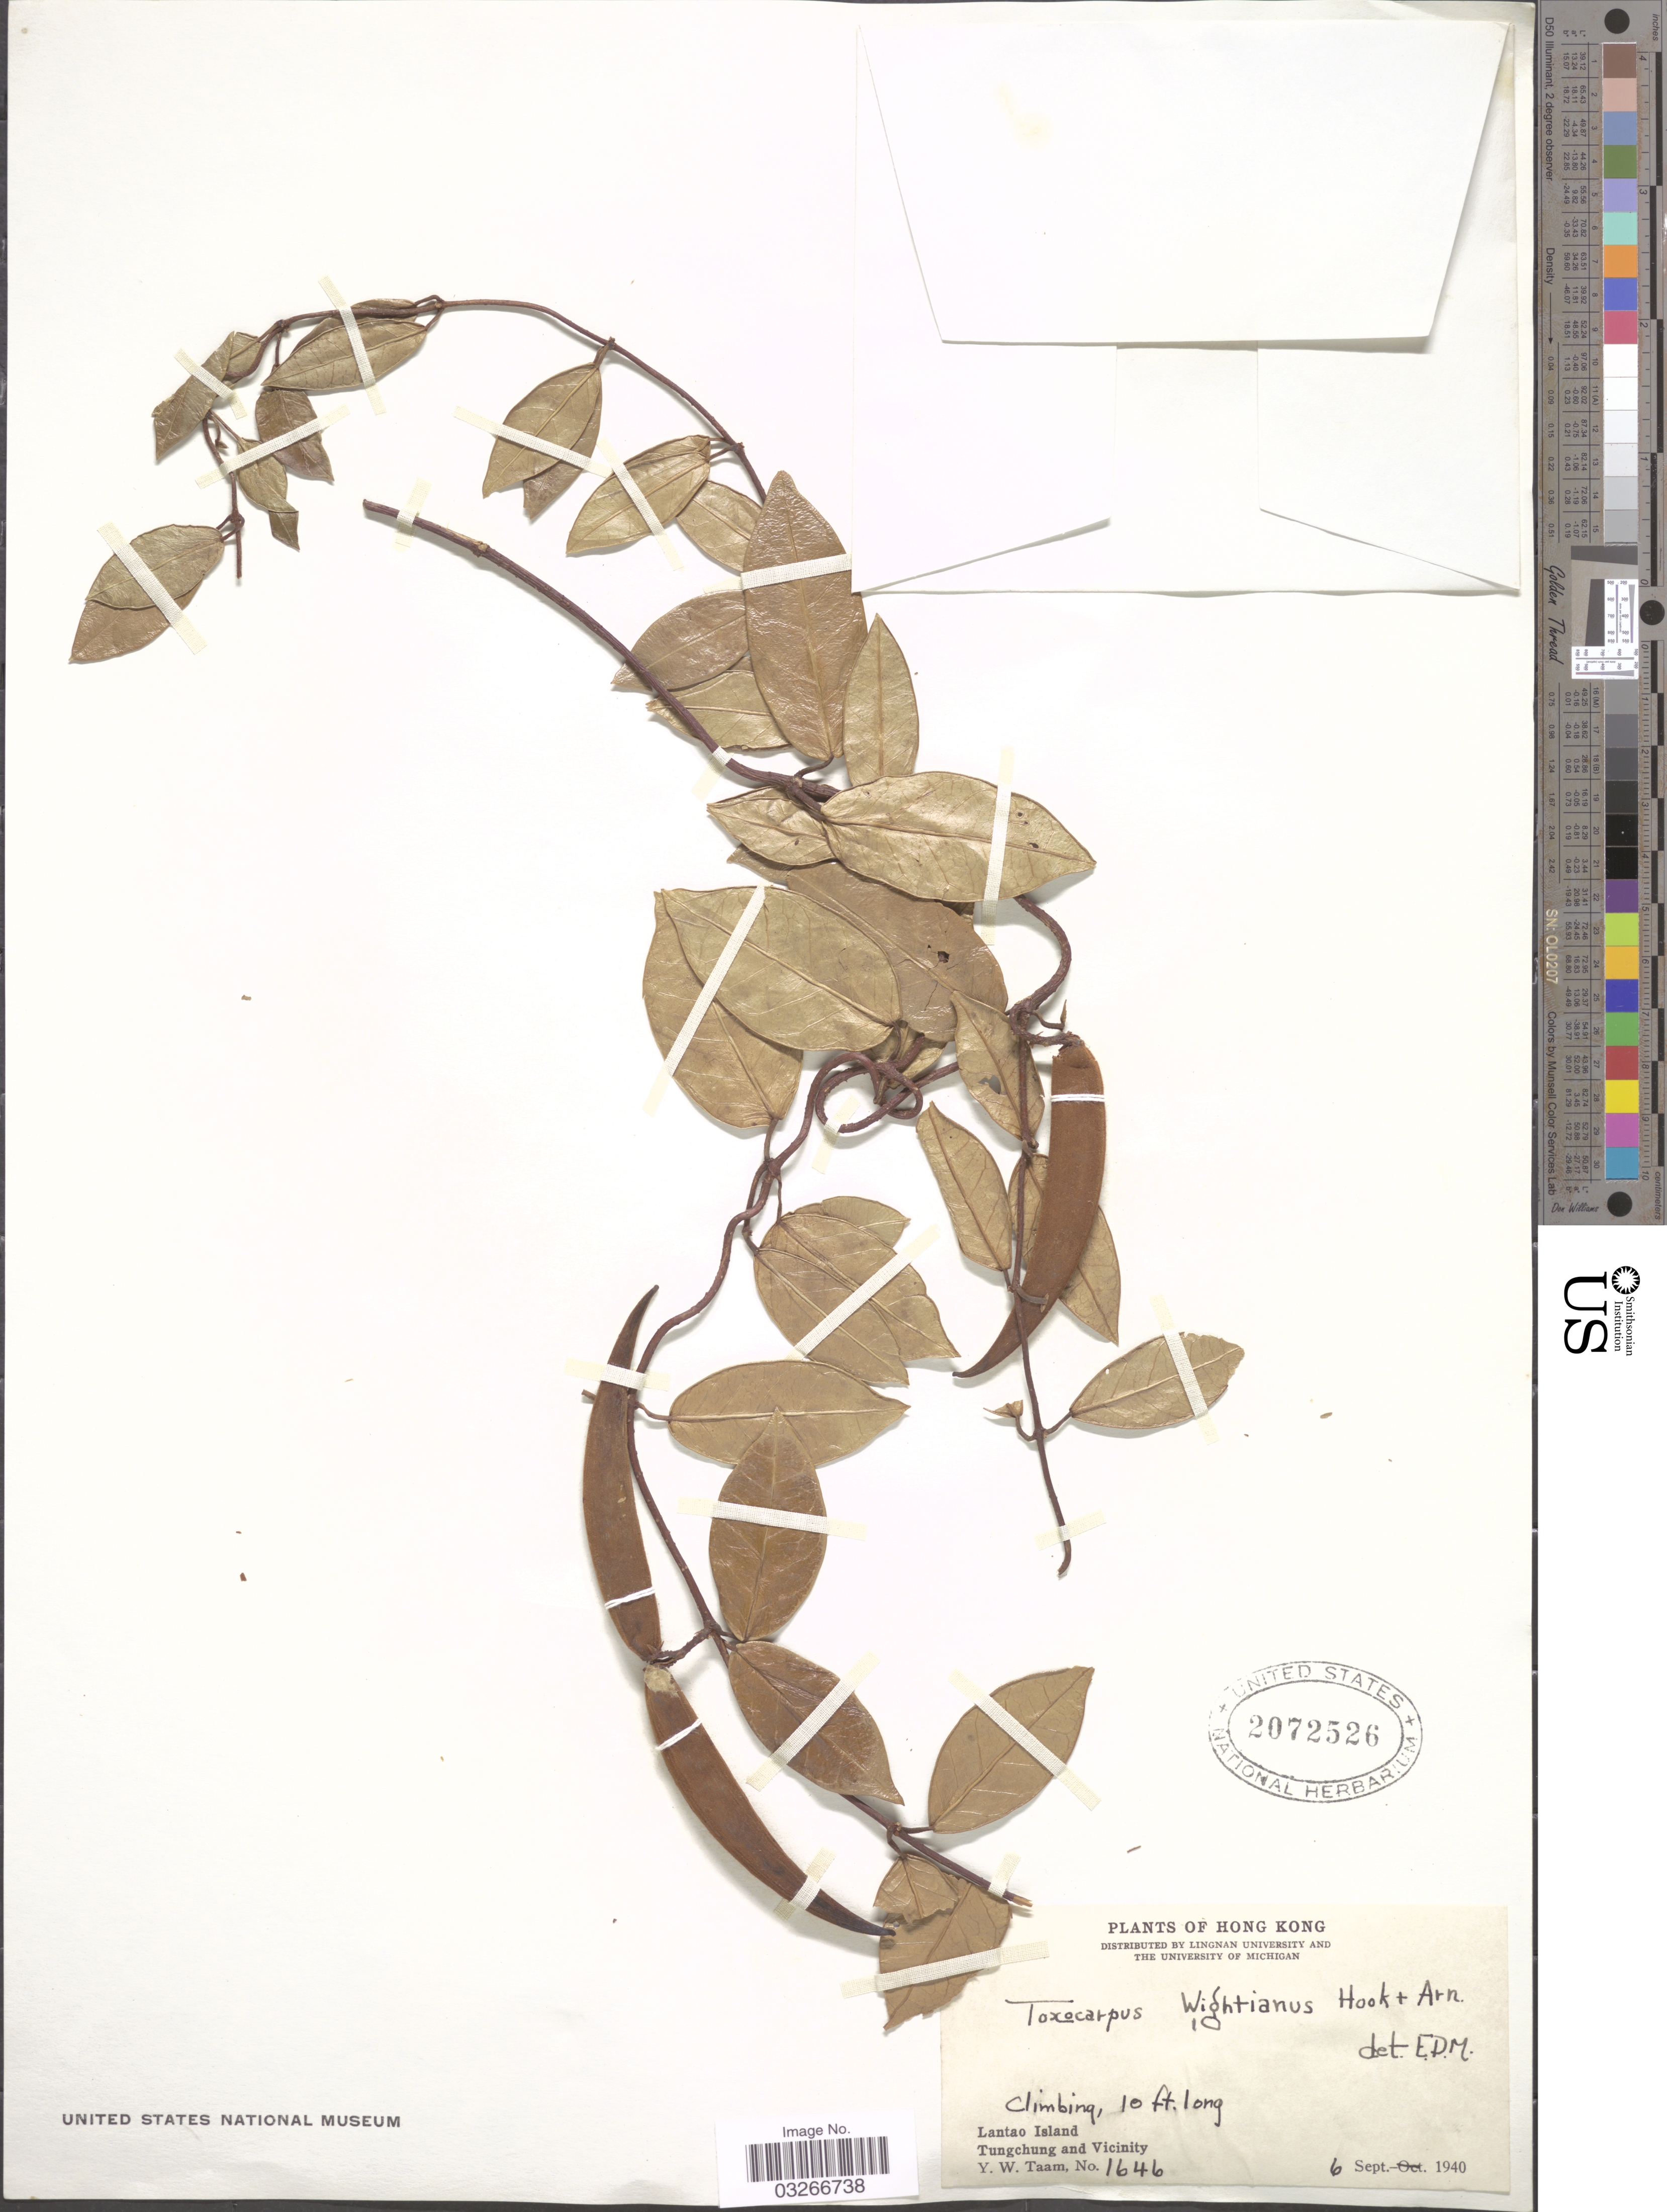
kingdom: Plantae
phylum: Tracheophyta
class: Magnoliopsida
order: Gentianales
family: Apocynaceae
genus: Toxocarpus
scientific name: Toxocarpus wightianus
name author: Hook. & Arn.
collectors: Y. W. Taam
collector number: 1646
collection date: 1940-09-06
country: China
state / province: Hong Kong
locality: Lantao Island, Tungchung and Vicinity.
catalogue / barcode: US 2072526